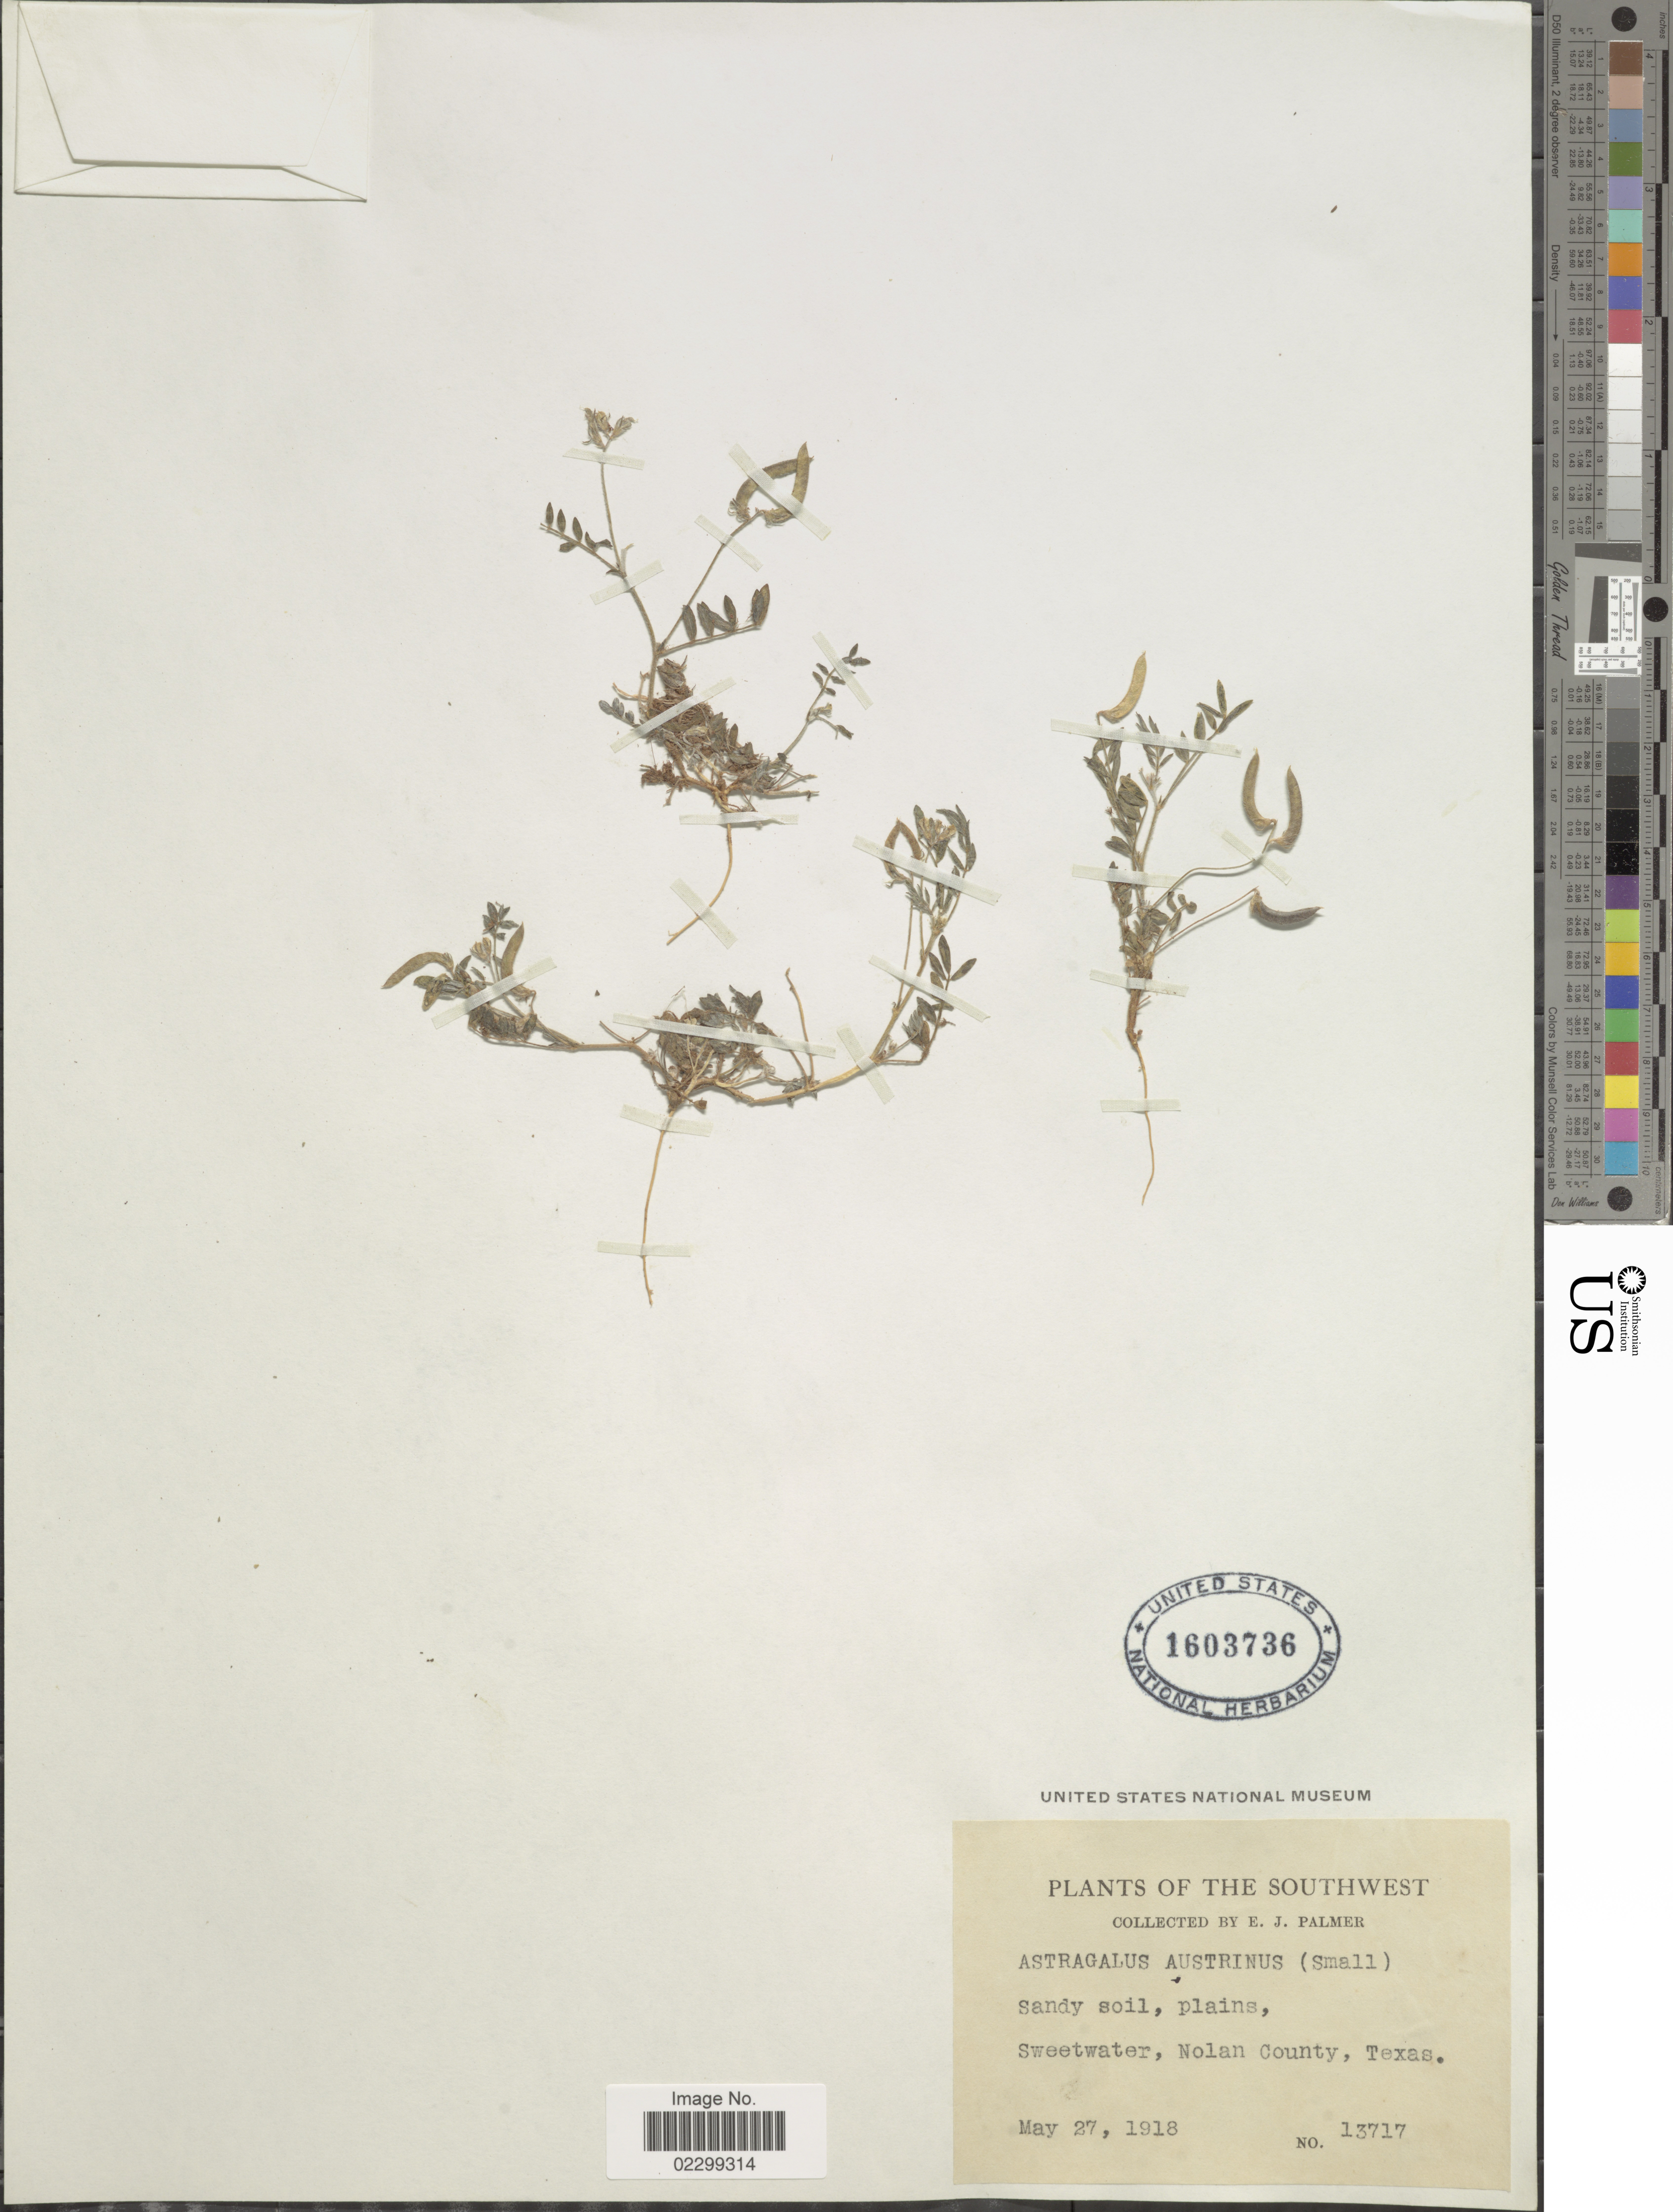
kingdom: Plantae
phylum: Tracheophyta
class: Magnoliopsida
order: Fabales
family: Fabaceae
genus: Astragalus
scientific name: Astragalus austrinus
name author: (Small) O.E. Schulz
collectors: E. J. Palmer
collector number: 13717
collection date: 1918-05-27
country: United States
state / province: Texas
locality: The Southwest, Sweetwater, Nolan County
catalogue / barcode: US 1603736